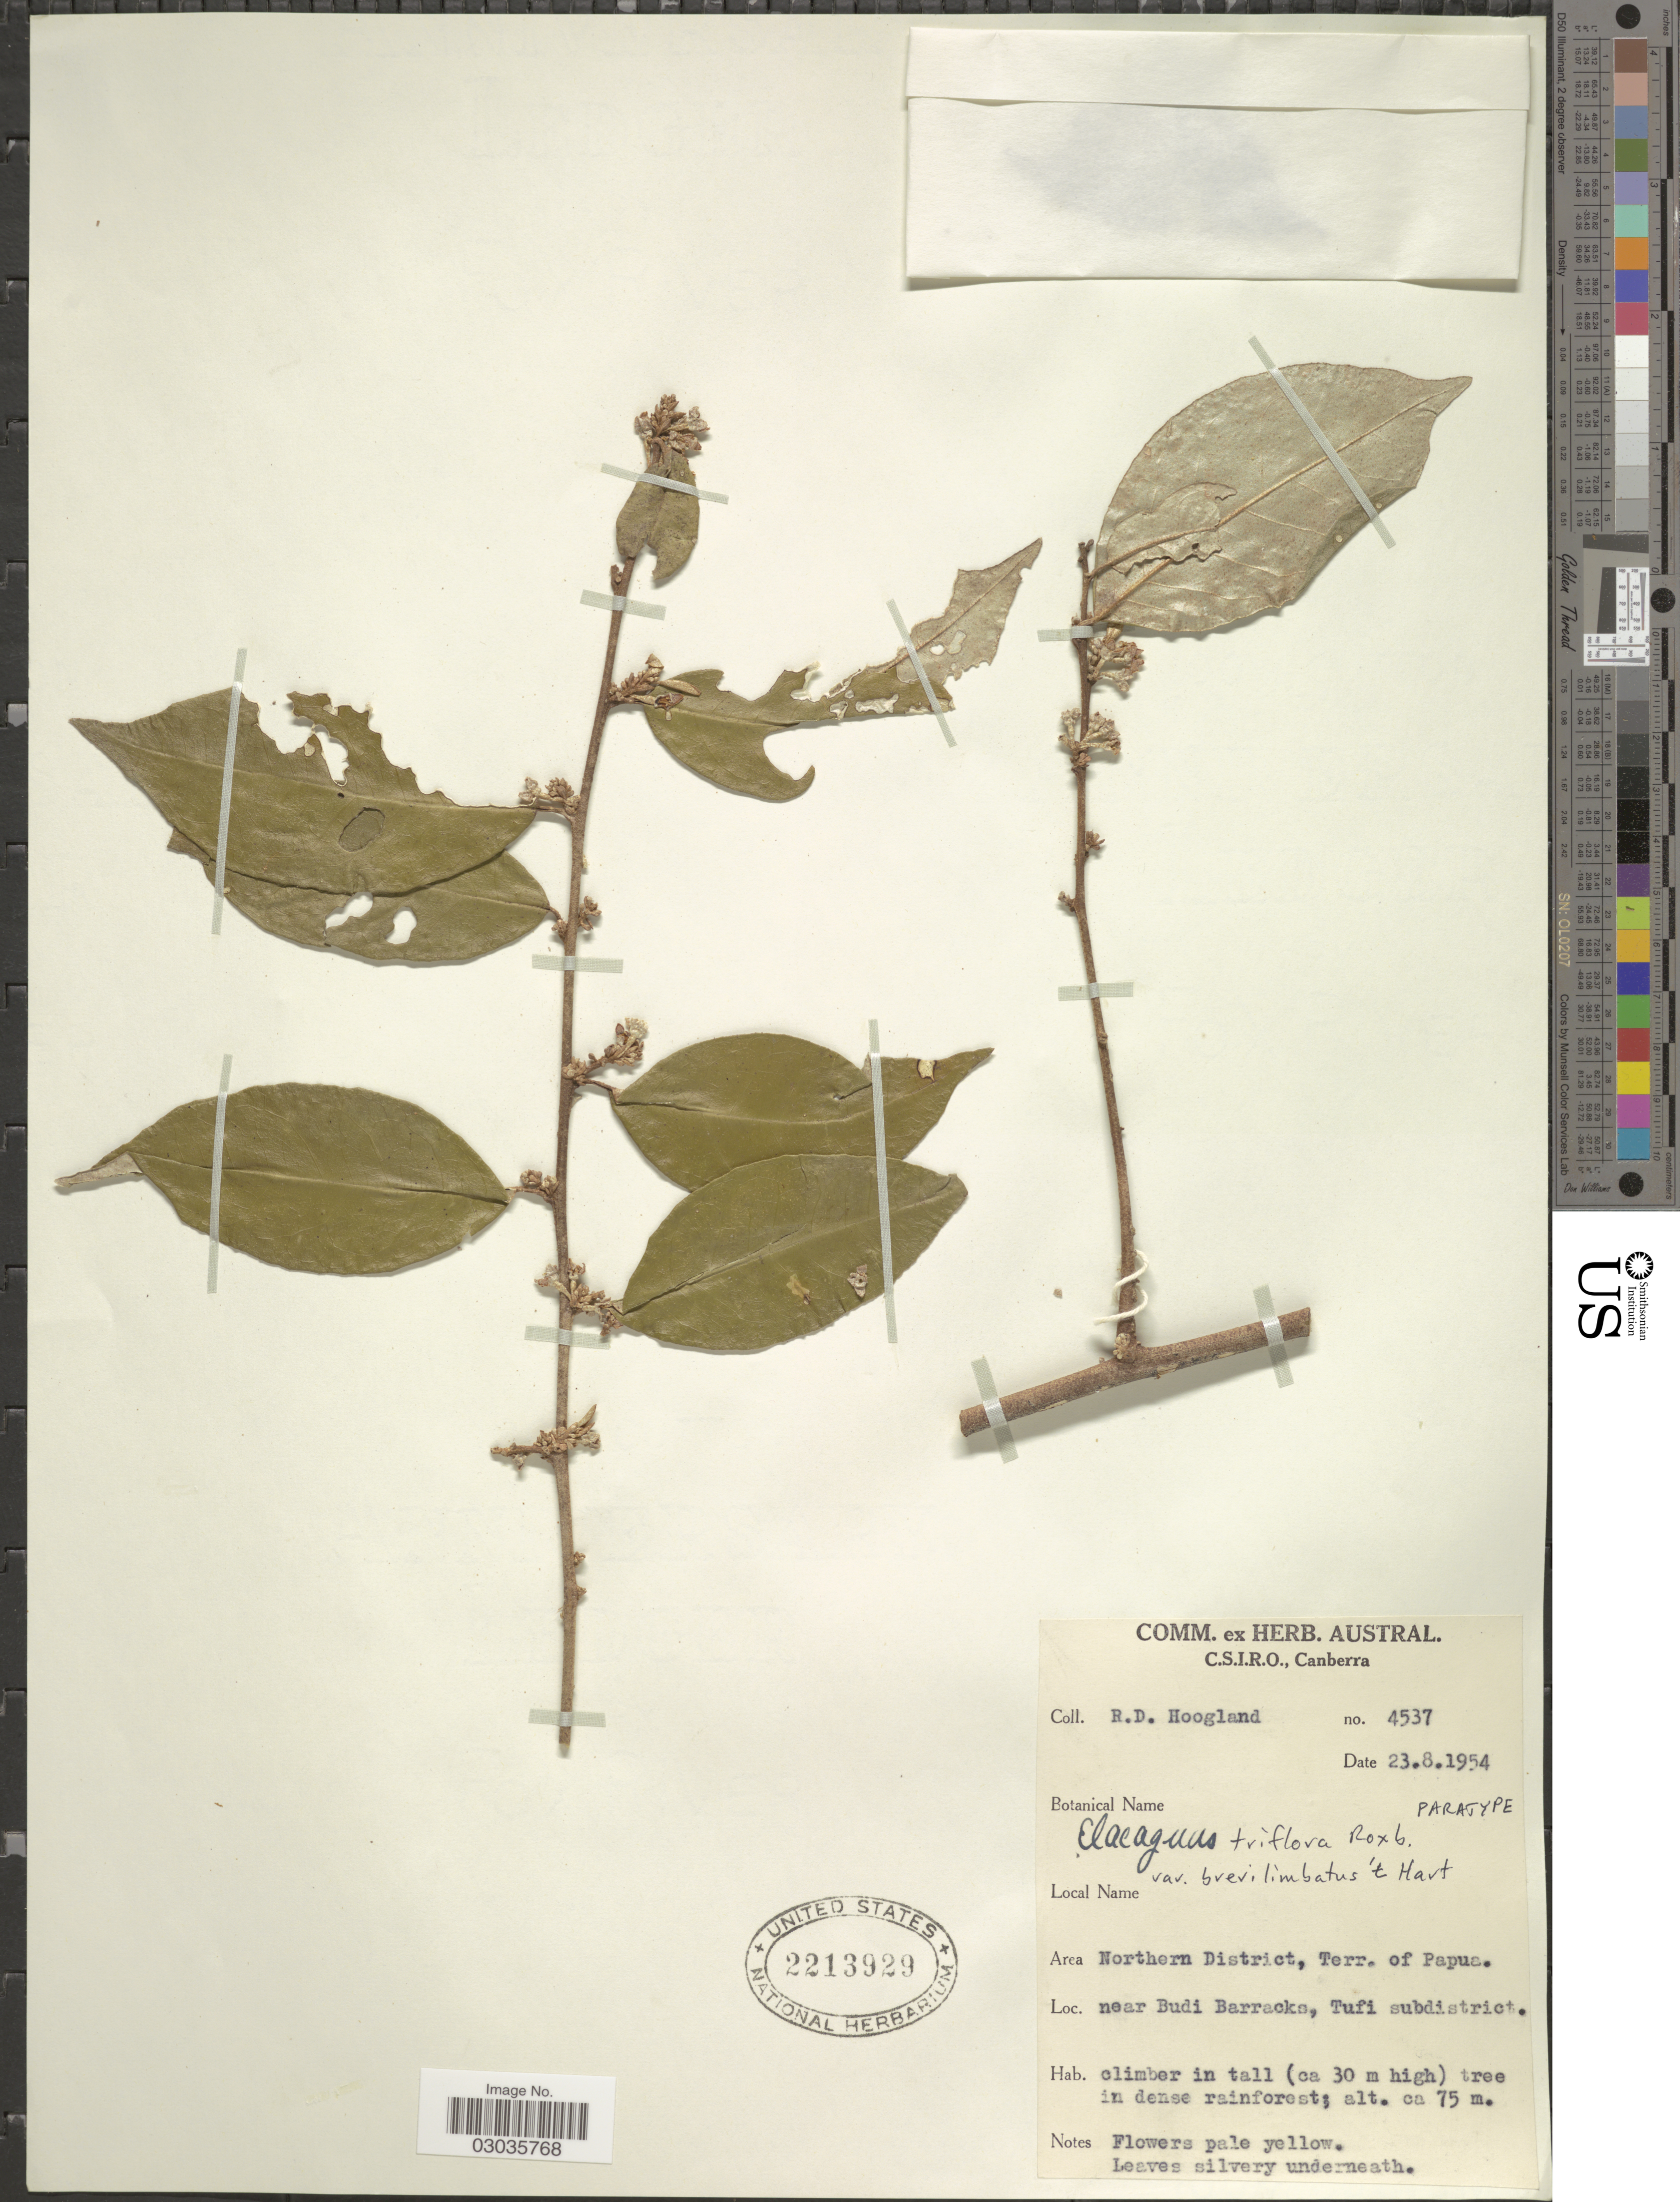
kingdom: Plantae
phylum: Tracheophyta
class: Magnoliopsida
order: Rosales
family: Elaeagnaceae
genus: Elaeagnus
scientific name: Elaeagnus triflora var. brevilimbatus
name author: E. 't Hart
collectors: R. D. Hoogland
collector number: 4537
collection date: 1954-08-23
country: Papua New Guinea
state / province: Northern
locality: Area Northern District, Terr. of Papua. Near Budi Barracks, Tufi subdistrict.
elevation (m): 75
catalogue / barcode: US 2213929